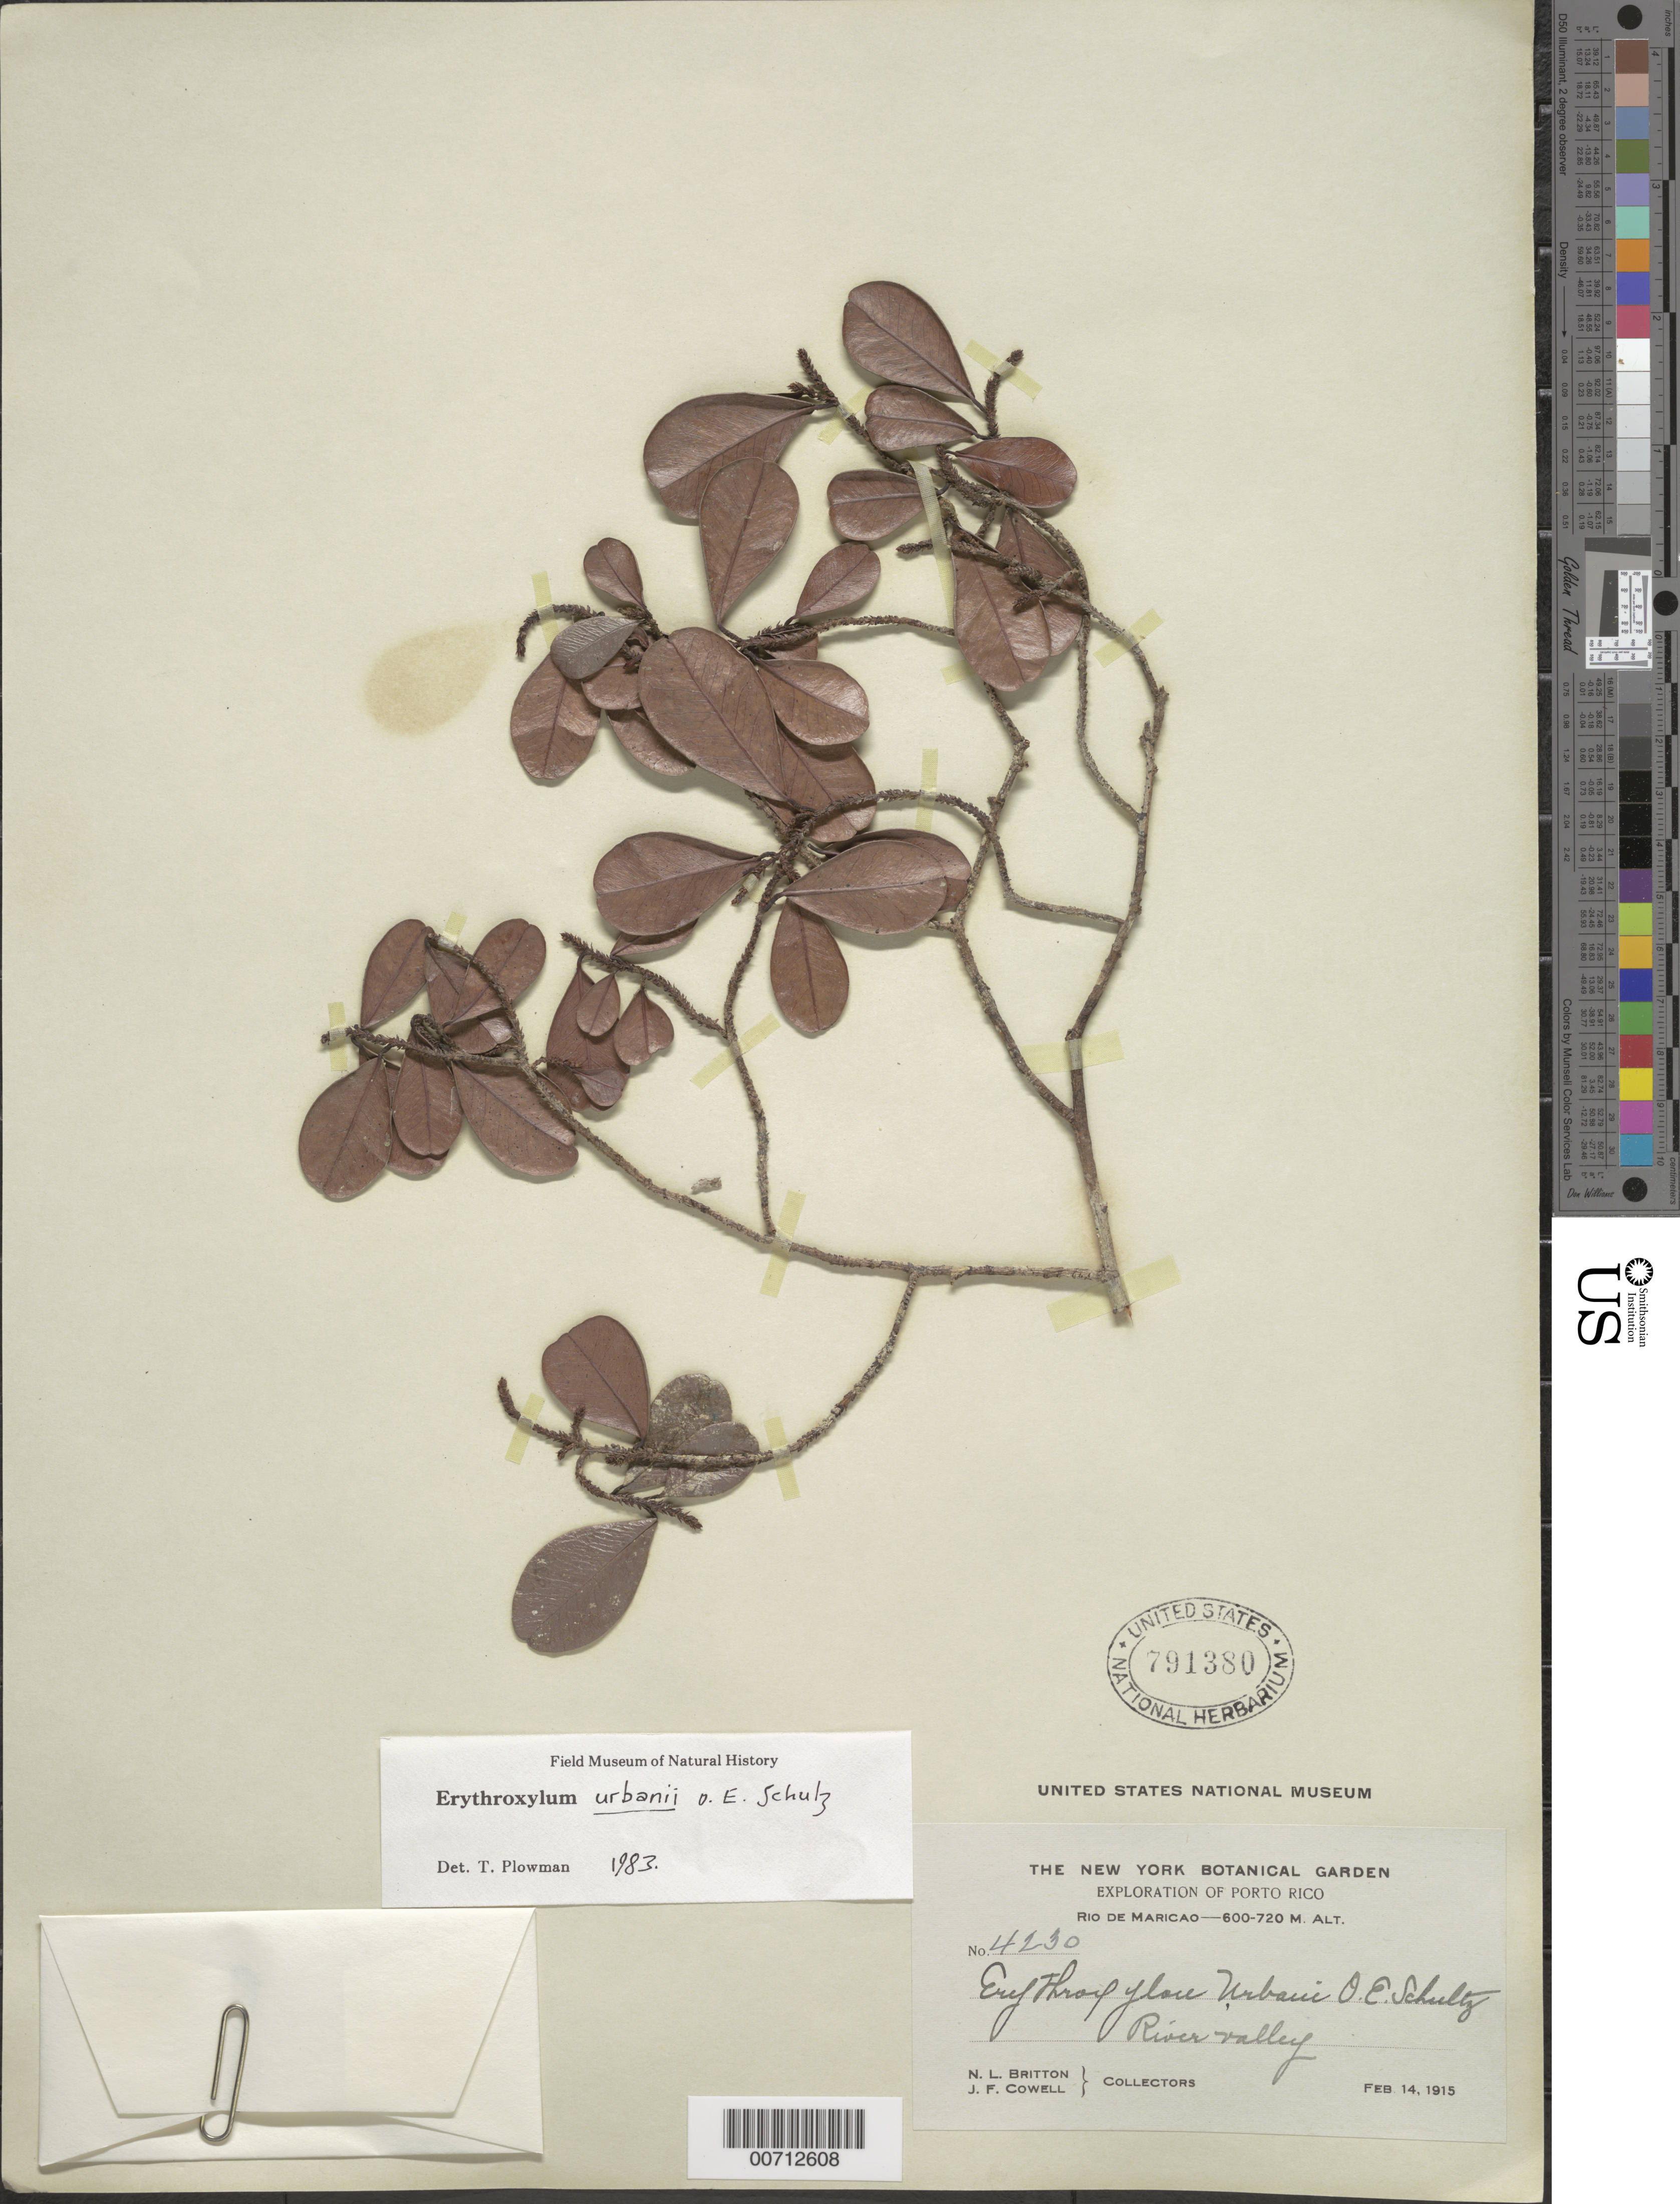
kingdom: Plantae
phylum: Tracheophyta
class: Magnoliopsida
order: Malpighiales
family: Erythroxylaceae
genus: Erythroxylum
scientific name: Erythroxylum urbanii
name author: O.E. Schulz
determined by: Plowman, Timothy C.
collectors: N. Britton & J. F. Cowell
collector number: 4230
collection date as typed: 14 Feb 1915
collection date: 1915-02-14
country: Puerto Rico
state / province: Maricao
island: Greater Antilles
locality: Rio de Maricao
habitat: River valley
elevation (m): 600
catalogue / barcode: US 791380